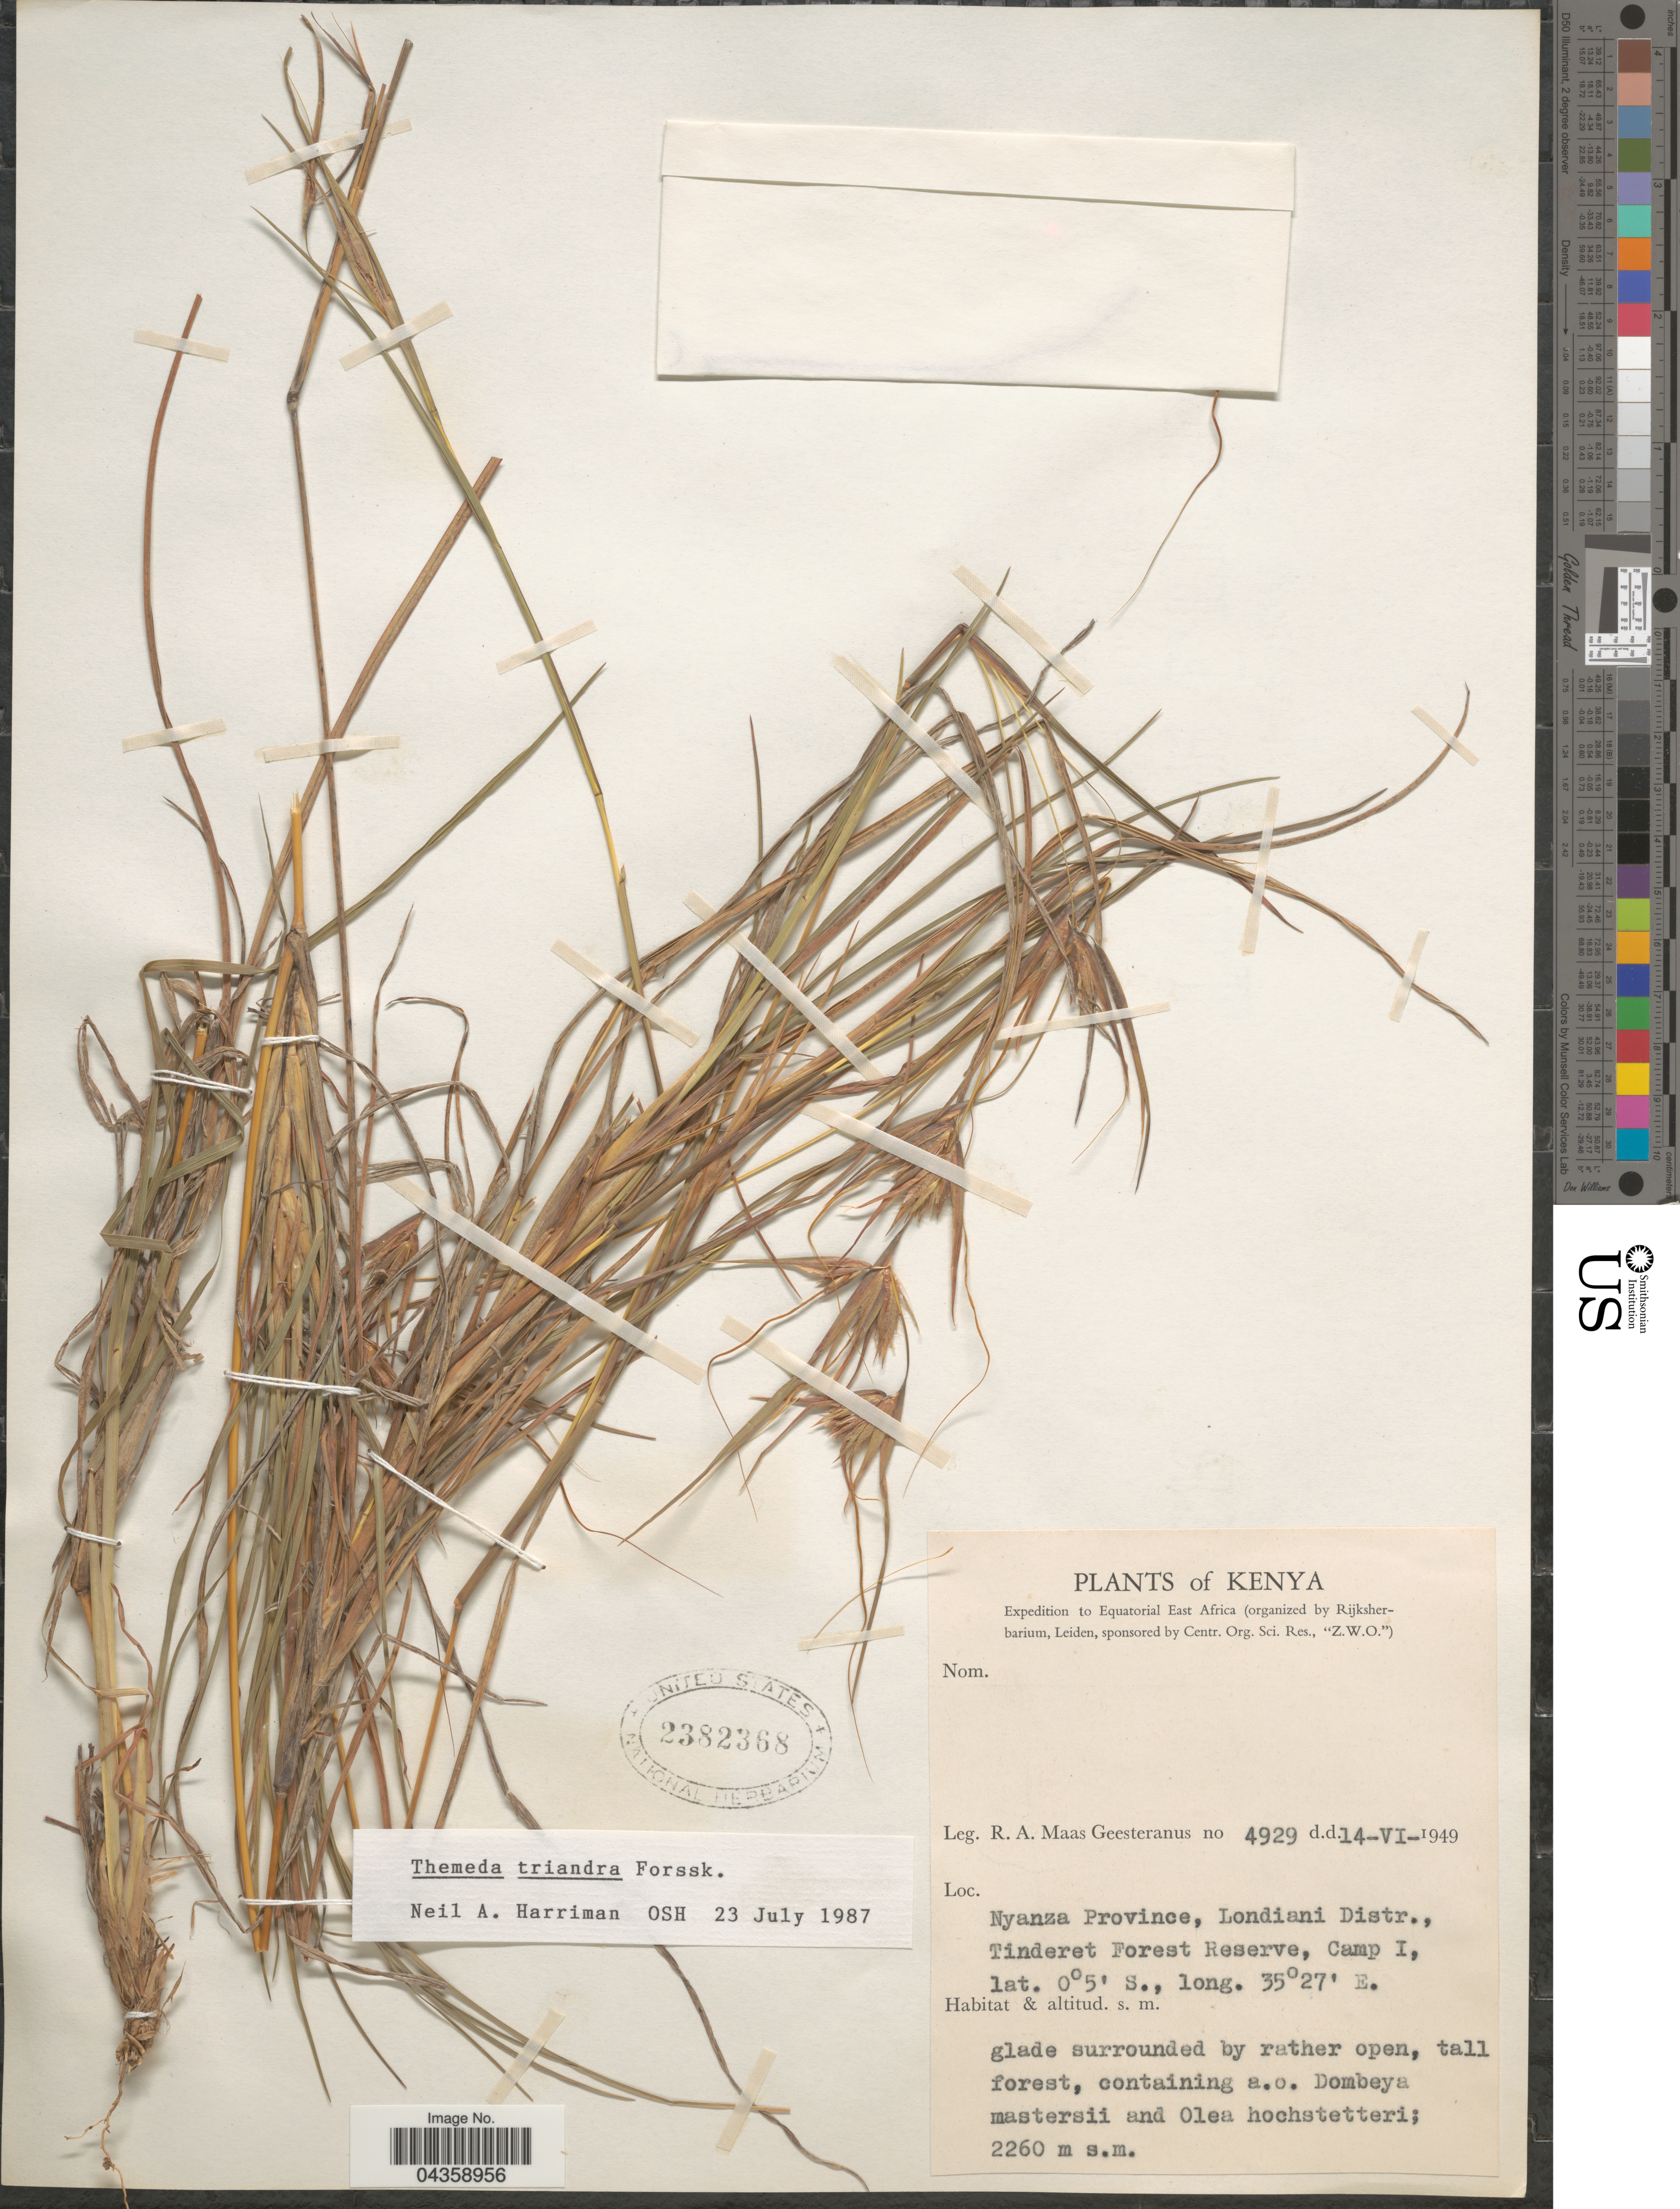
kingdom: Plantae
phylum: Tracheophyta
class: Liliopsida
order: Poales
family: Poaceae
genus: Themeda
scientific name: Themeda triandra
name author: Forssk.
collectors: R. A. Maas Geesteranus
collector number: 4929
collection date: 1949-06-14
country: Kenya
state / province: Kericho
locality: Expedition to Equatorial East Africa. Londiani Distr., Tinderet Forest Reserve, Camp I. Nyanza.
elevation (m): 2260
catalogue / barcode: US 2382368